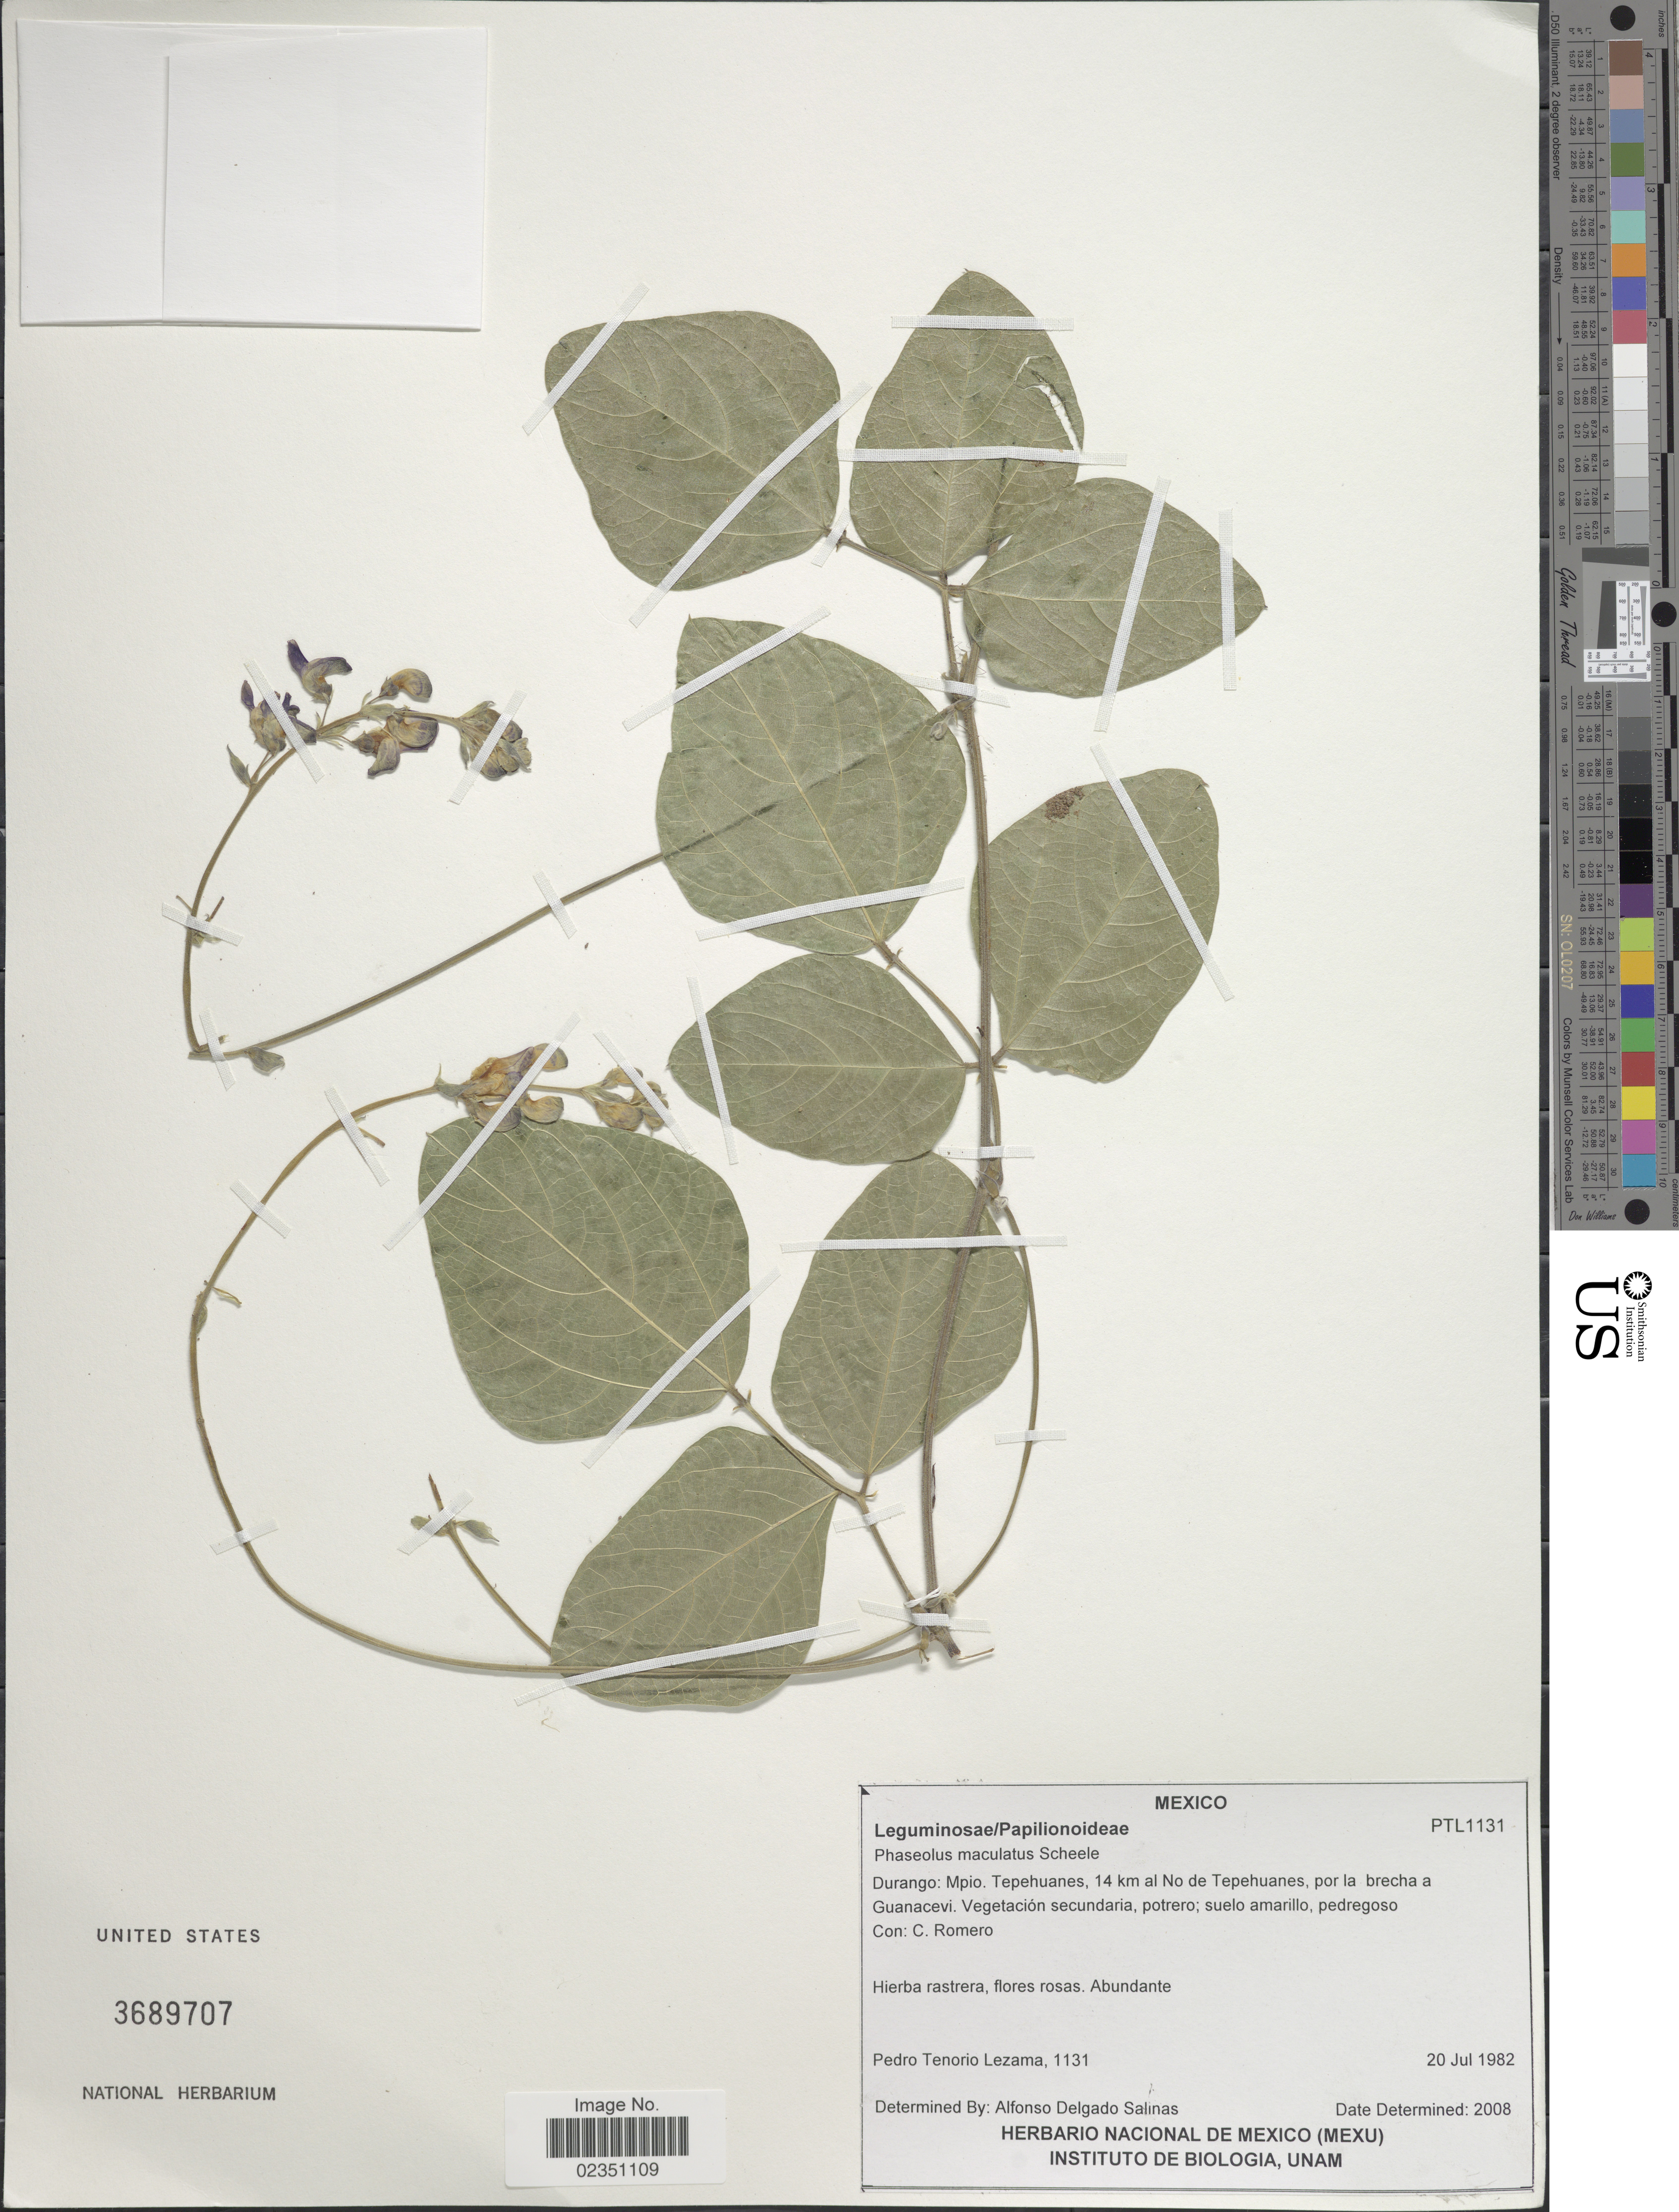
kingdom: Plantae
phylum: Tracheophyta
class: Magnoliopsida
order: Fabales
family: Fabaceae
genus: Phaseolus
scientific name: Phaseolus maculatus subsp. maculatus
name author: Scheele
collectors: P. Tenorio L.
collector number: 1131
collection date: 1982-07-20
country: Mexico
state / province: Durango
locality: Mpio. Tepehuanes, 14 km la No de Tepehuanes, por la brecha a Guanacevi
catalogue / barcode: US 3689707